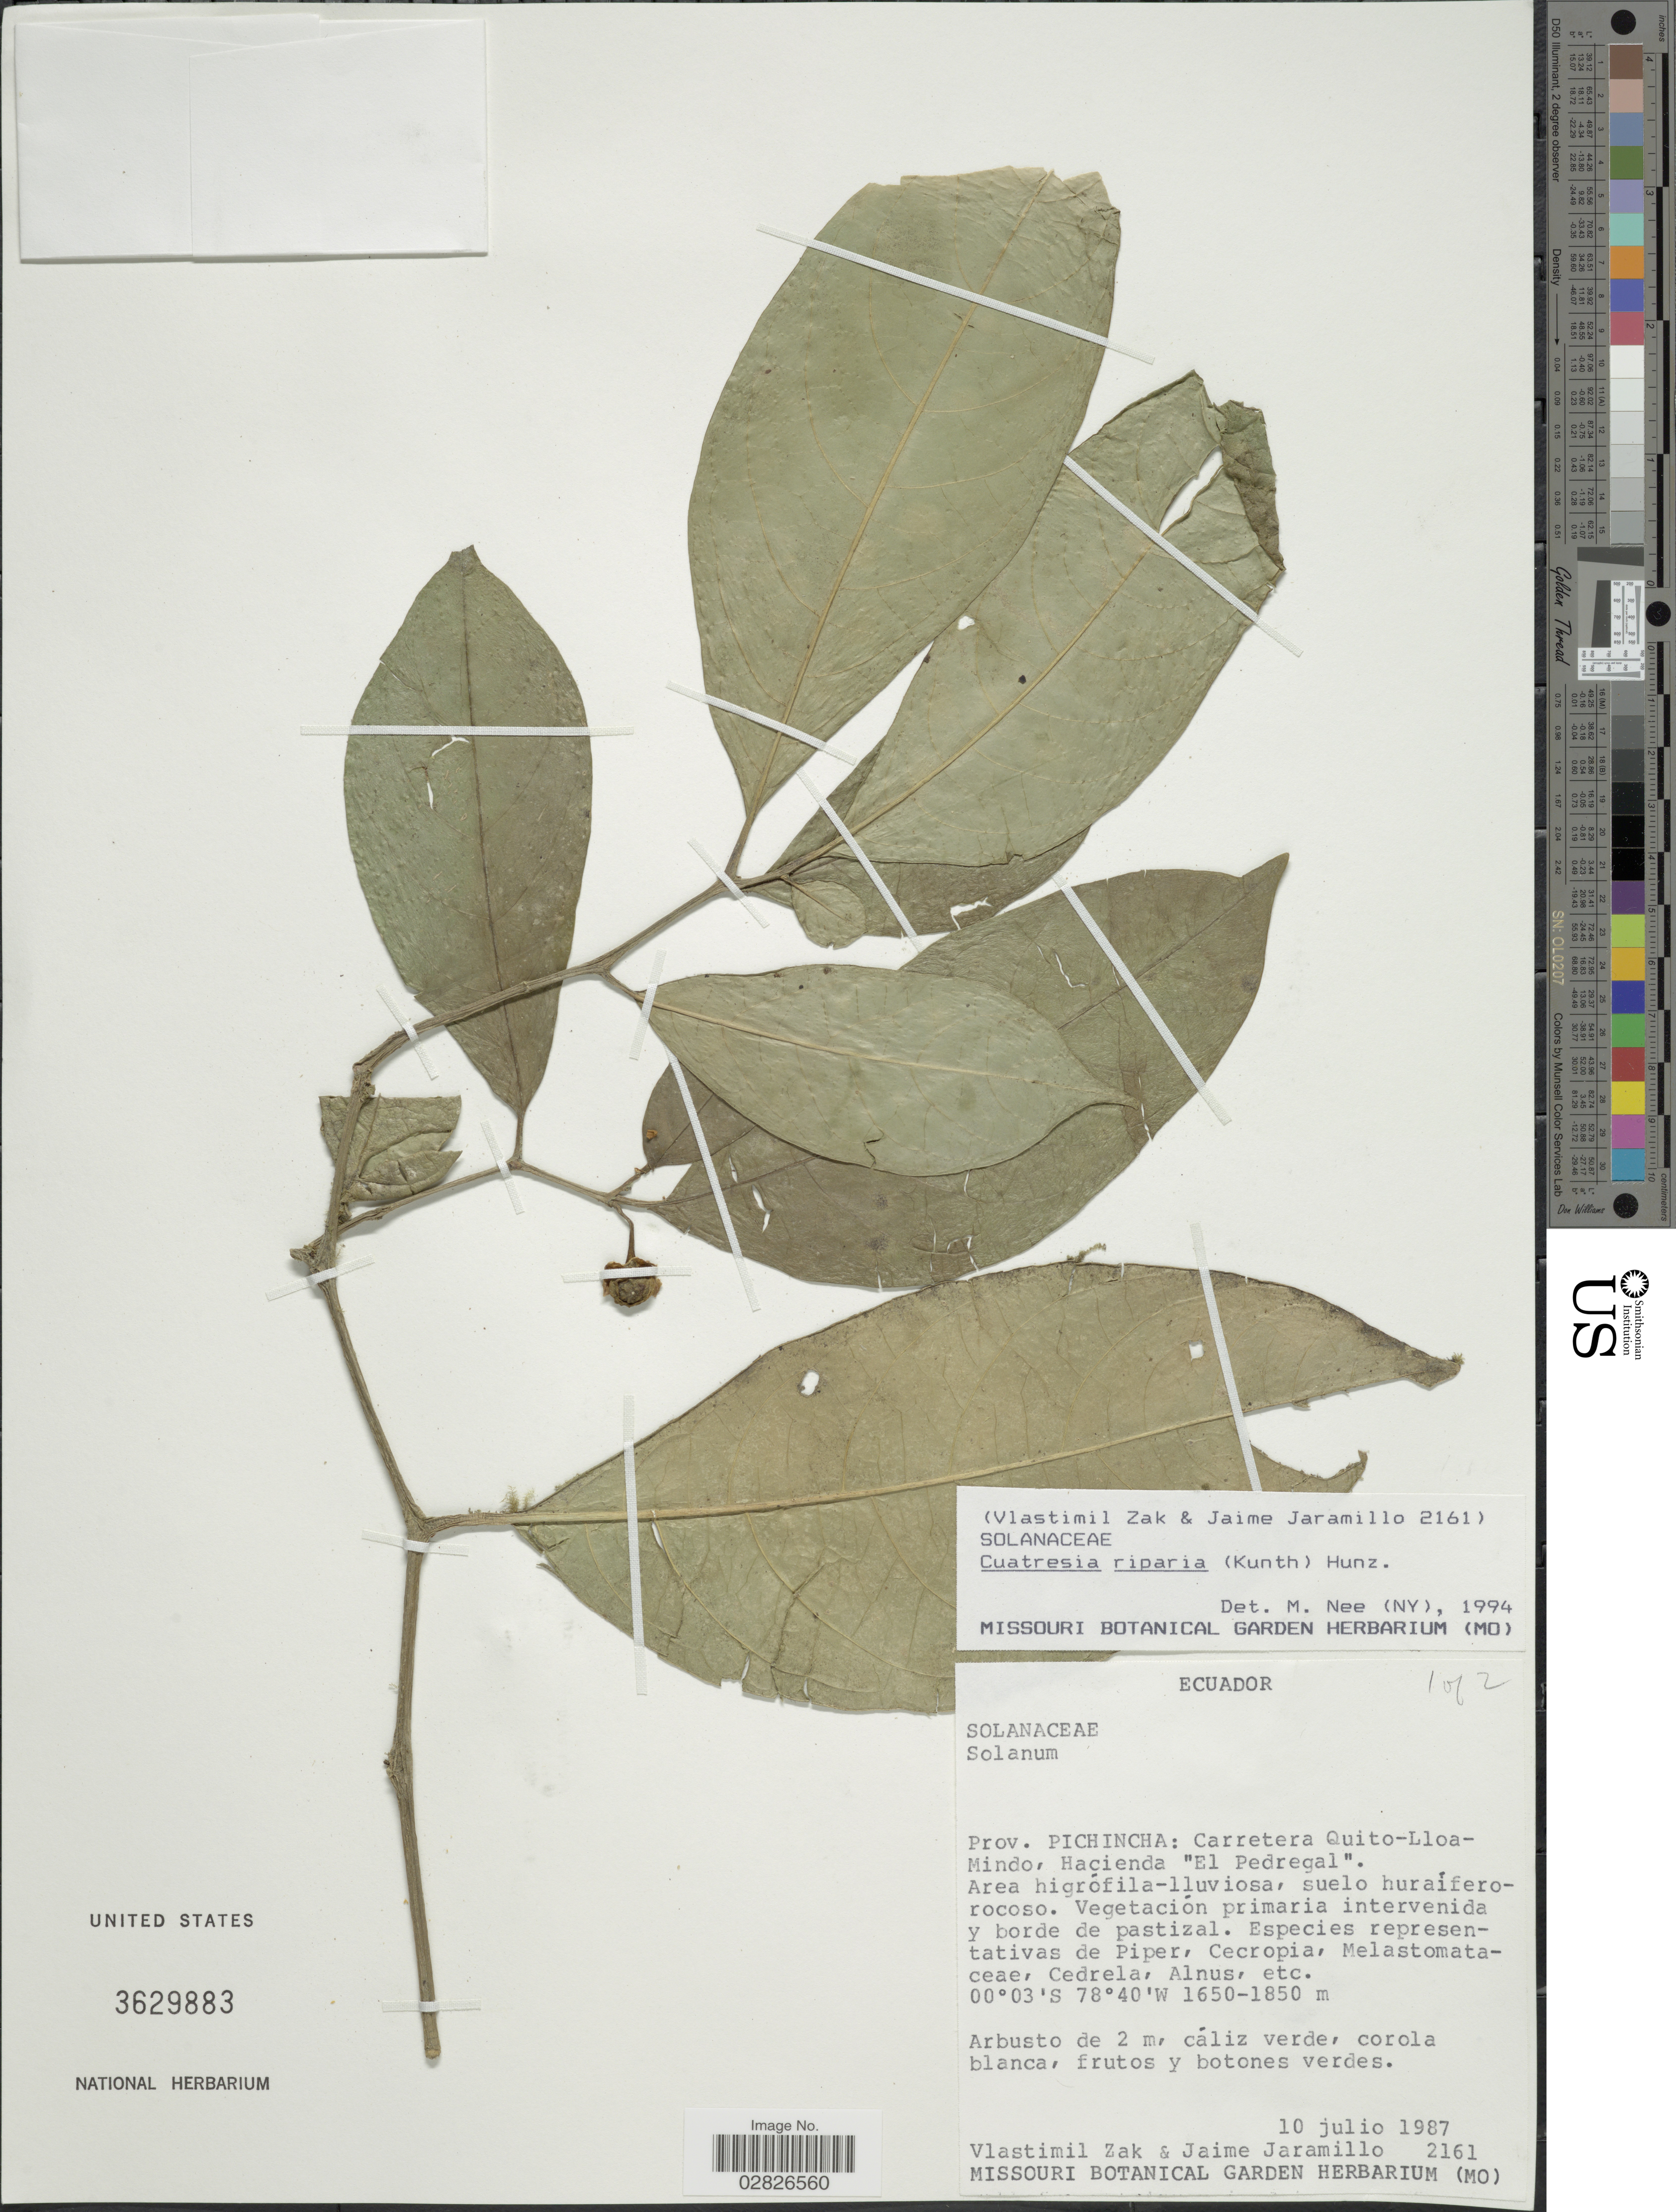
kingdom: Plantae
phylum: Tracheophyta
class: Magnoliopsida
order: Solanales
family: Solanaceae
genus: Cuatresia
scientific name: Cuatresia riparia var. riparia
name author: (Kunth) Hunz.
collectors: V. Zak & J. Jaramillo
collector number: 2161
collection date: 1987-07-10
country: Ecuador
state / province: Pichincha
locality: Carretera Quito-Lloa-Mindo, Hacienda "El Pedregal".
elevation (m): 1650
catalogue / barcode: US 3629883